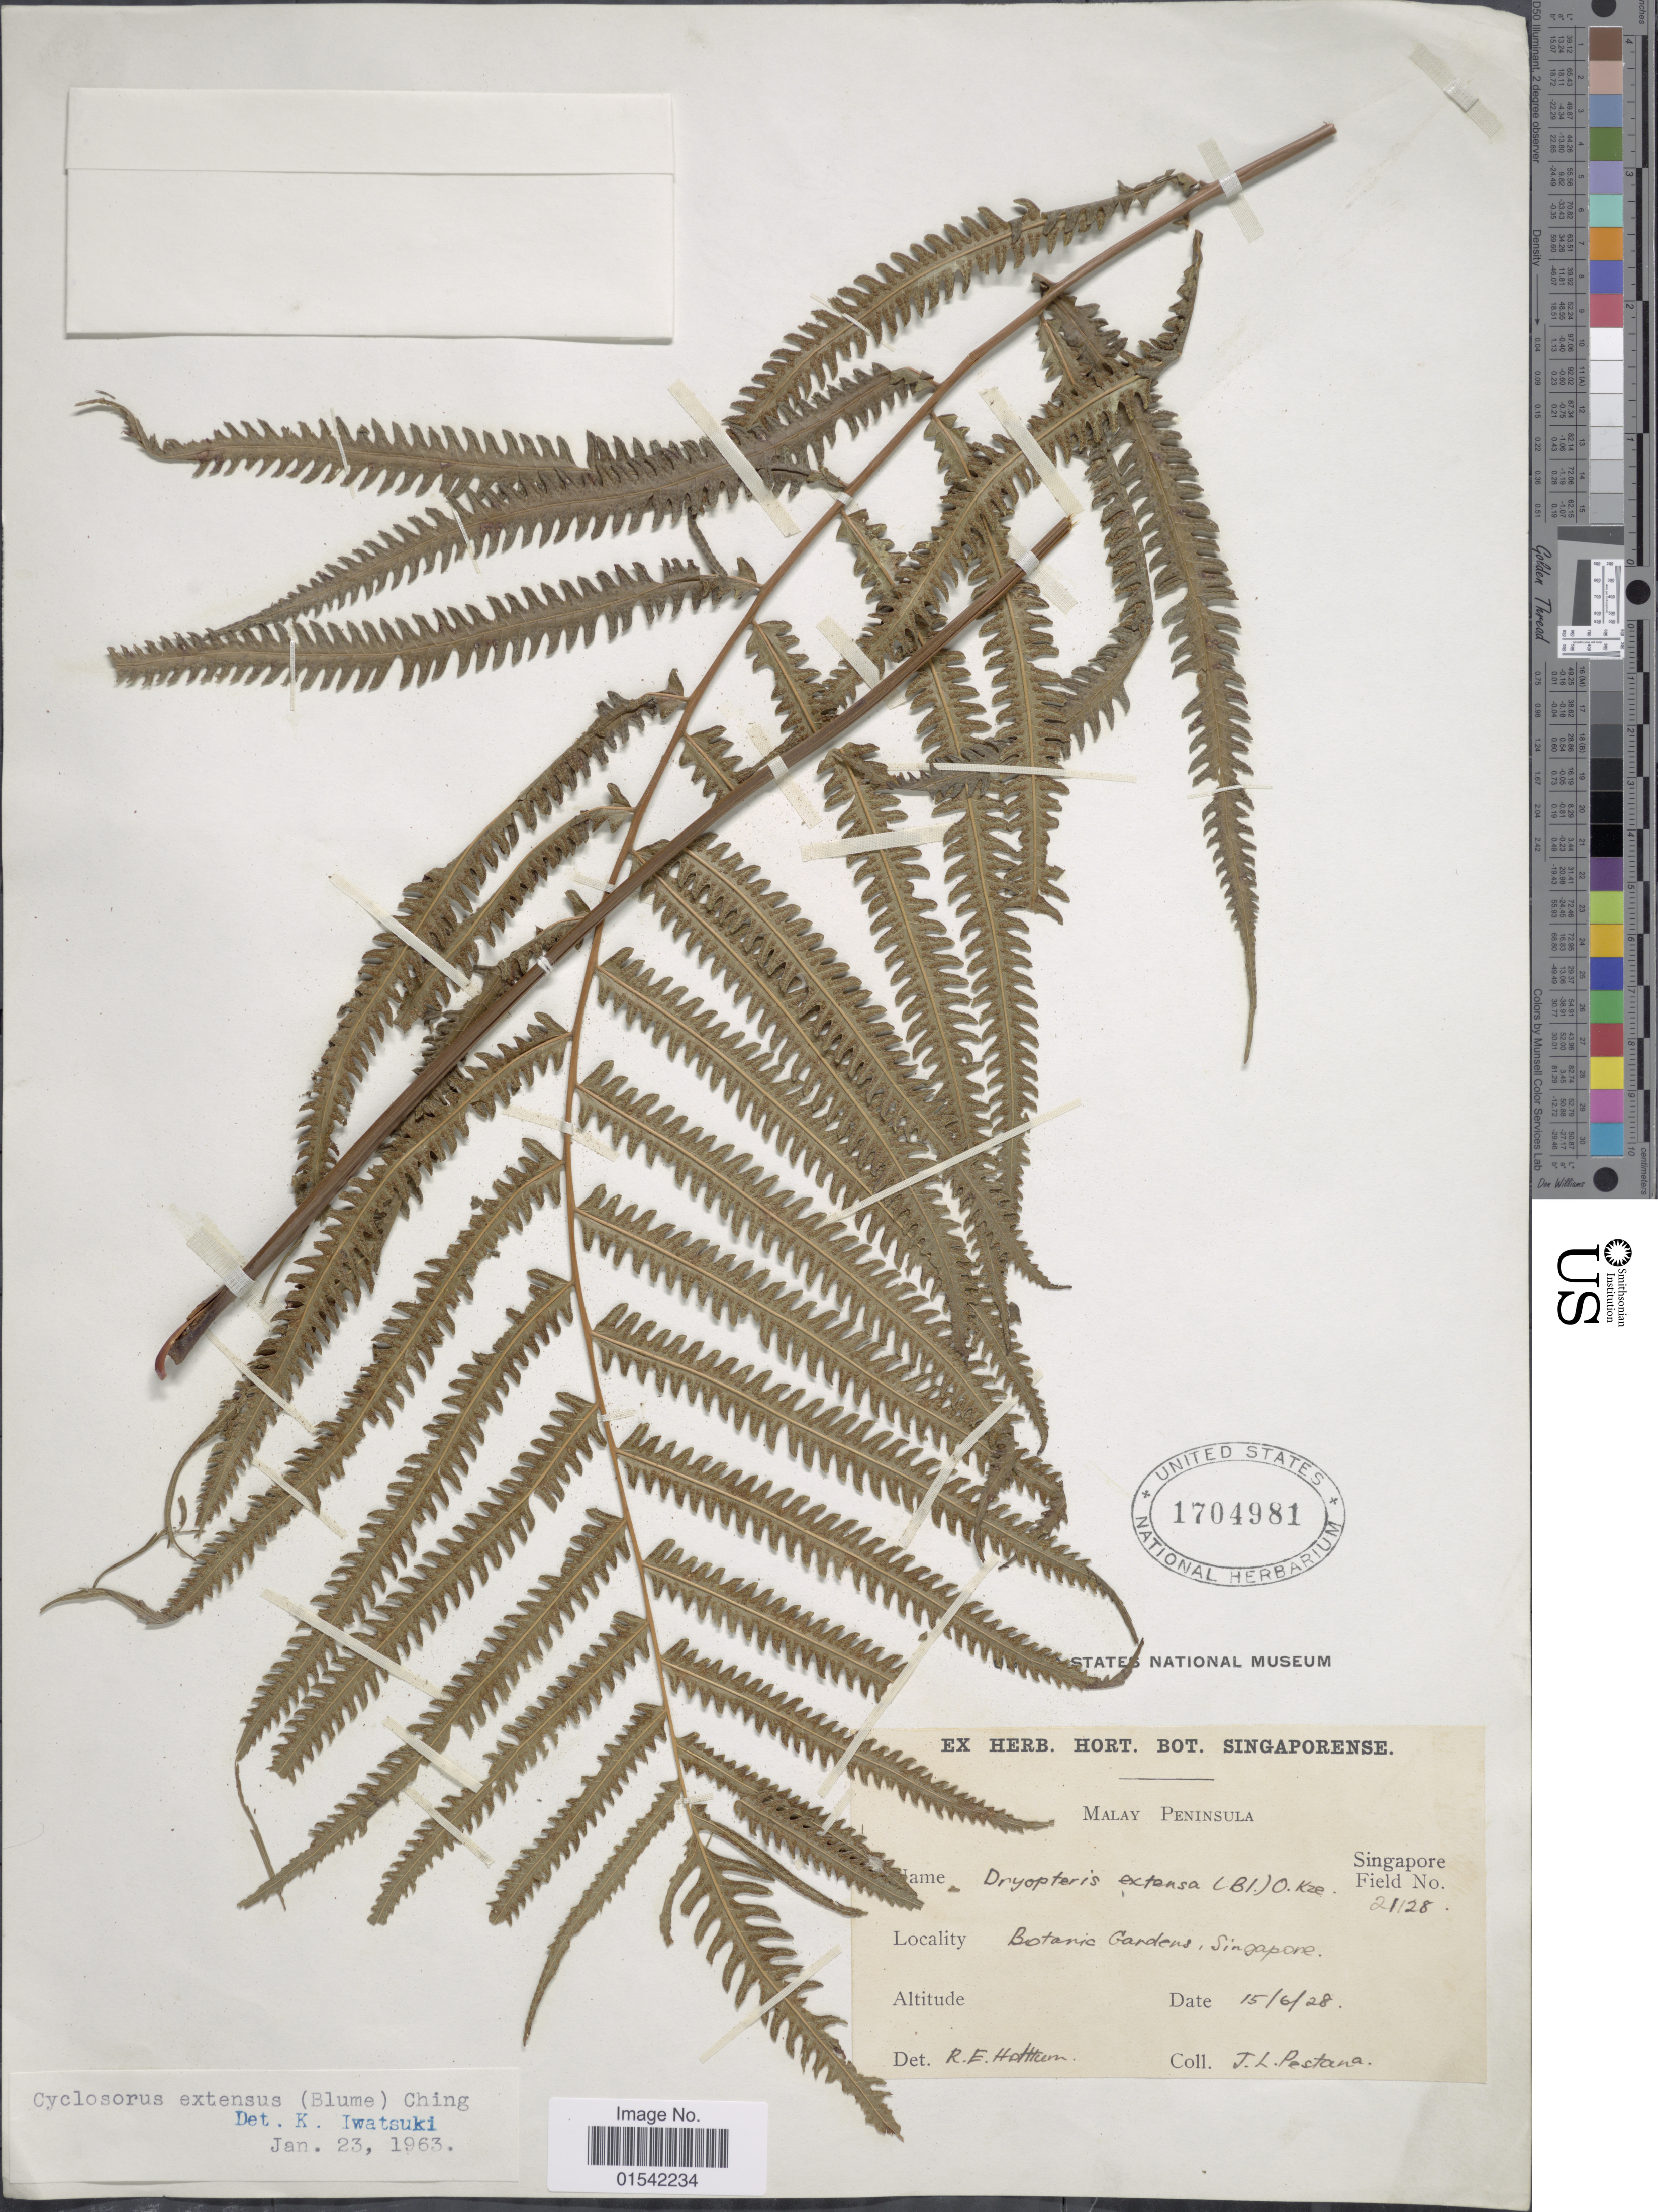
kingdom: Plantae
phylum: Tracheophyta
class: Polypodiopsida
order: Polypodiales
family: Thelypteridaceae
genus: Cyclosorus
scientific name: Cyclosorus opulentus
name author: (Kaulf.) Nakaike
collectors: J. Pestana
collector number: Singapore Field 21128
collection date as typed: Transcribed d/m/y: 15/6/28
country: Singapore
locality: Malay Peninsula, Botanic Gardens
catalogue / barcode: US 1704981